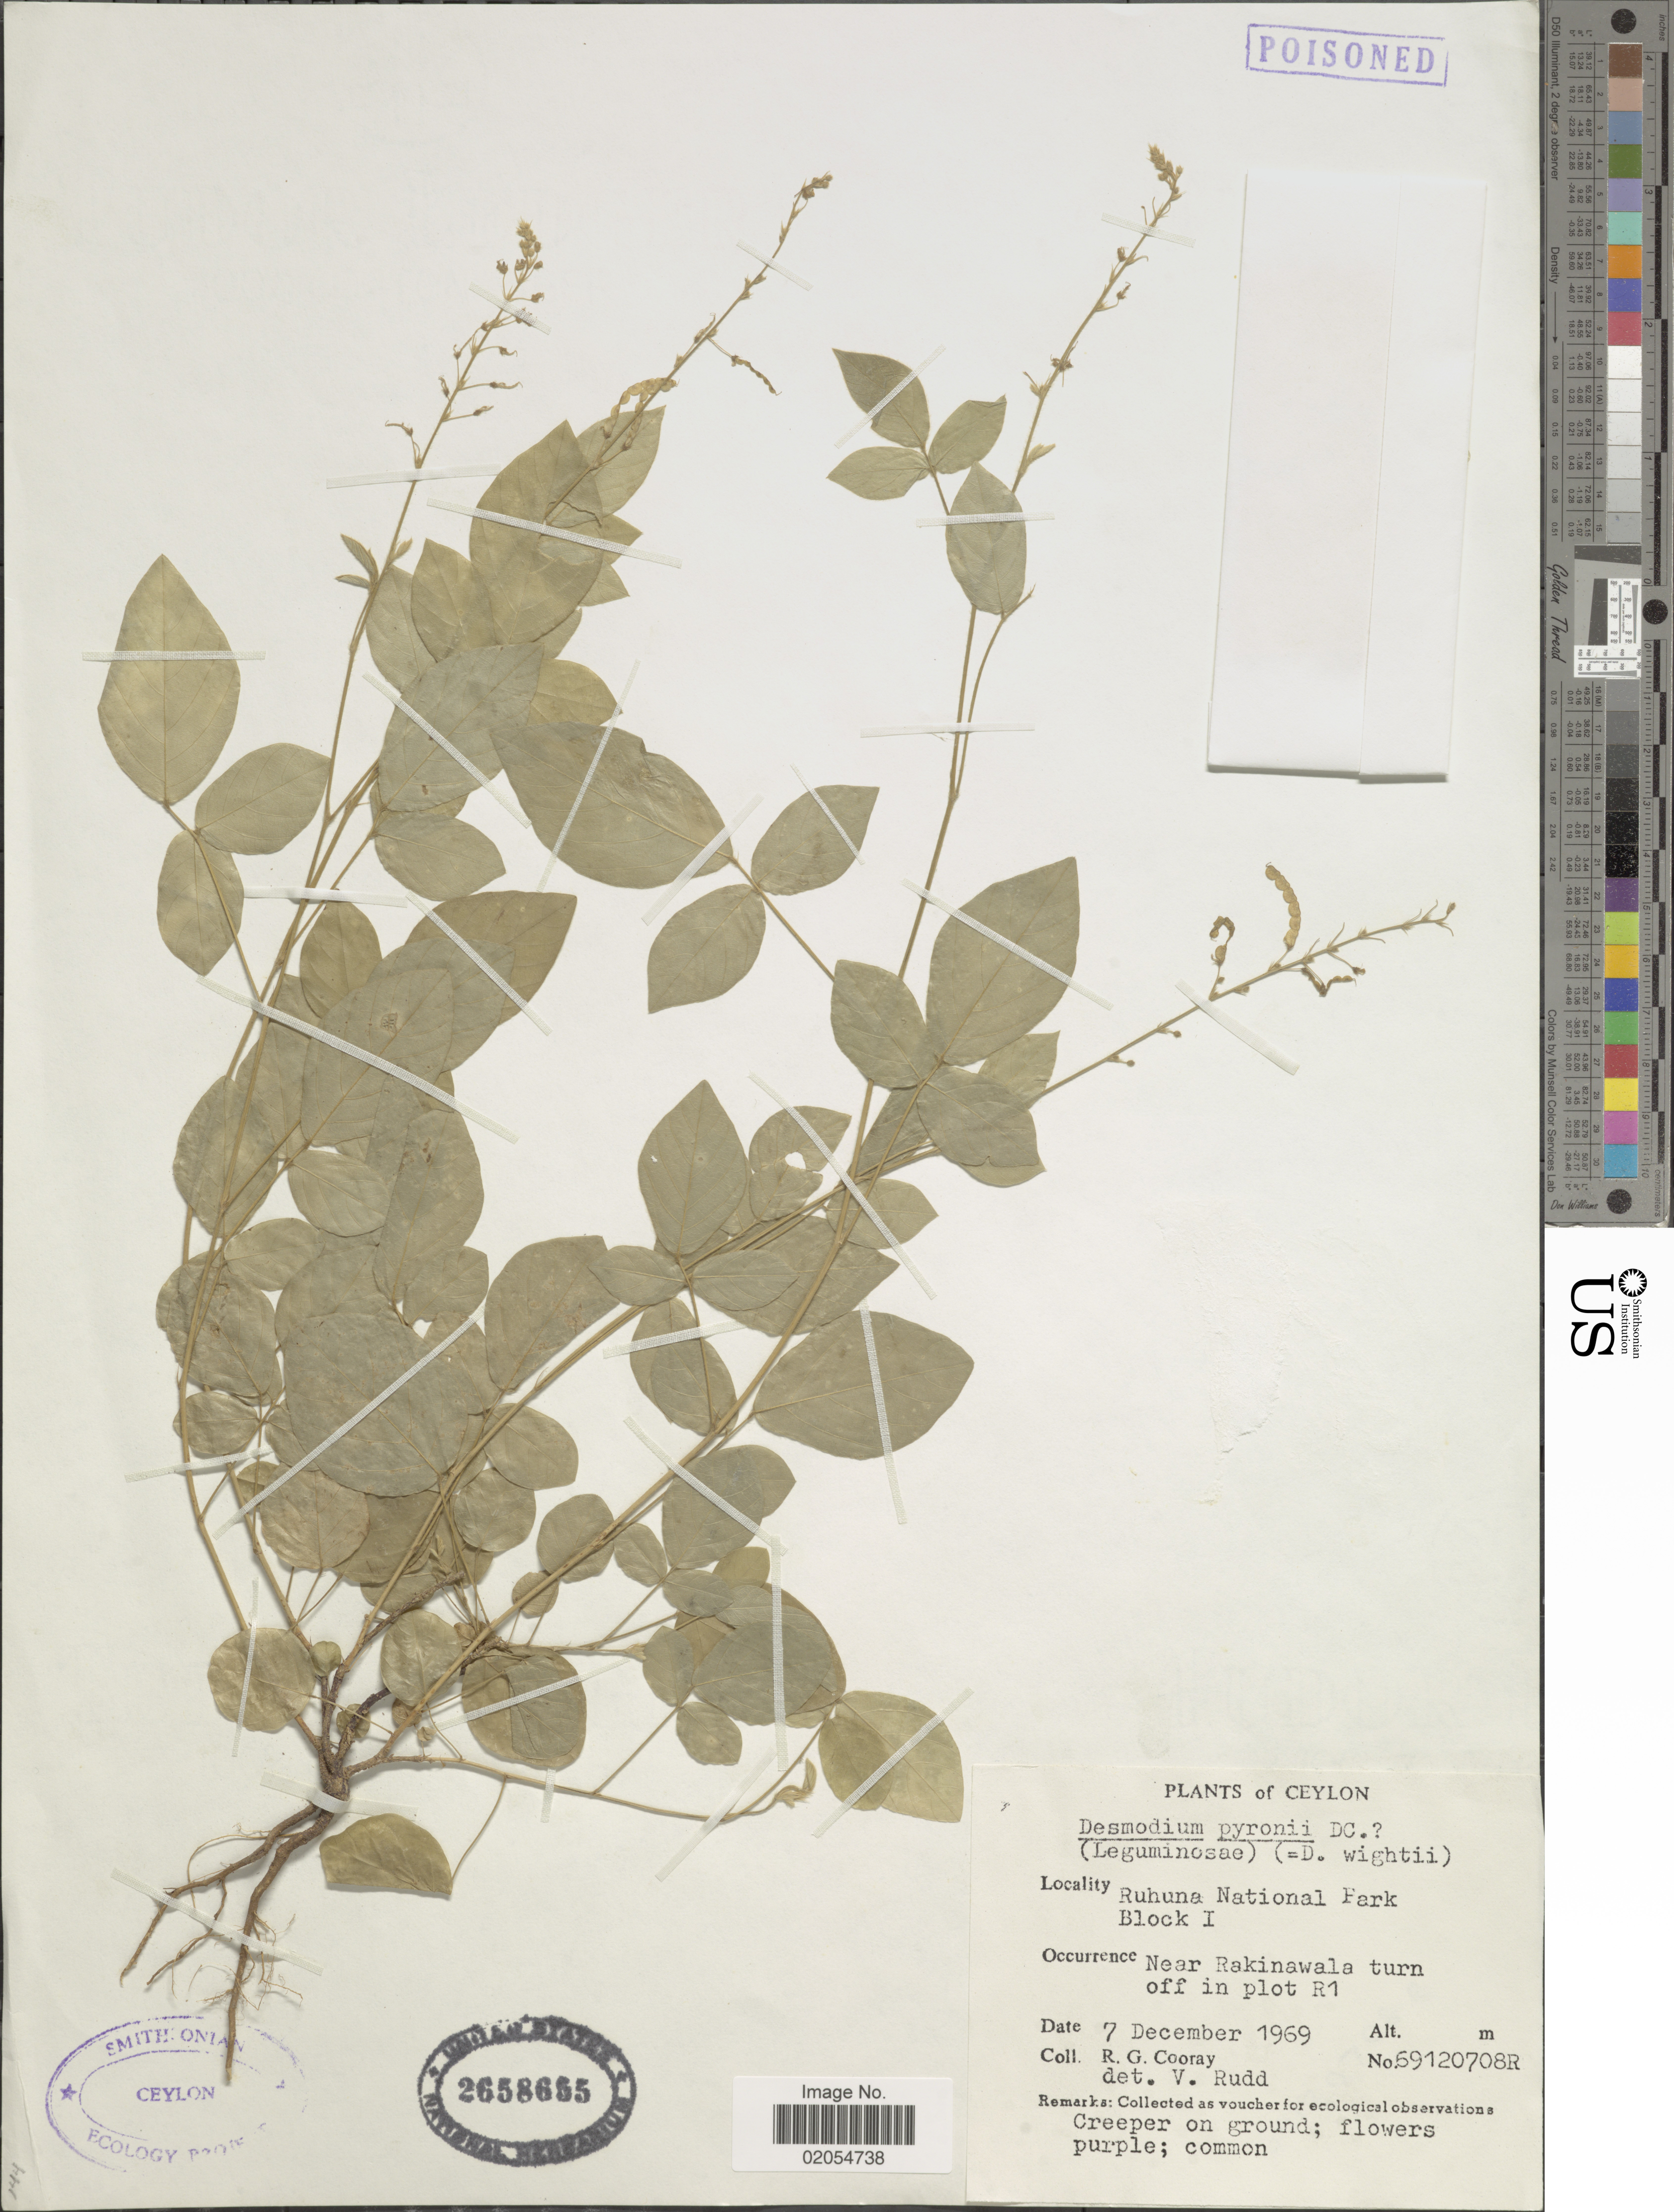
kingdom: Plantae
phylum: Tracheophyta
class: Magnoliopsida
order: Fabales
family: Fabaceae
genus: Pleurolobus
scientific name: Pleurolobus pryonii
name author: (DC.) H. Ohashi & K. Ohashi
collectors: R. Cooray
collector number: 69120708R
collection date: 1969-12-07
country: Sri Lanka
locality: Ceylon. Ruhuna National Park, Block I. Near Rakinawala turn off in plot R1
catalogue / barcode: US 2658655